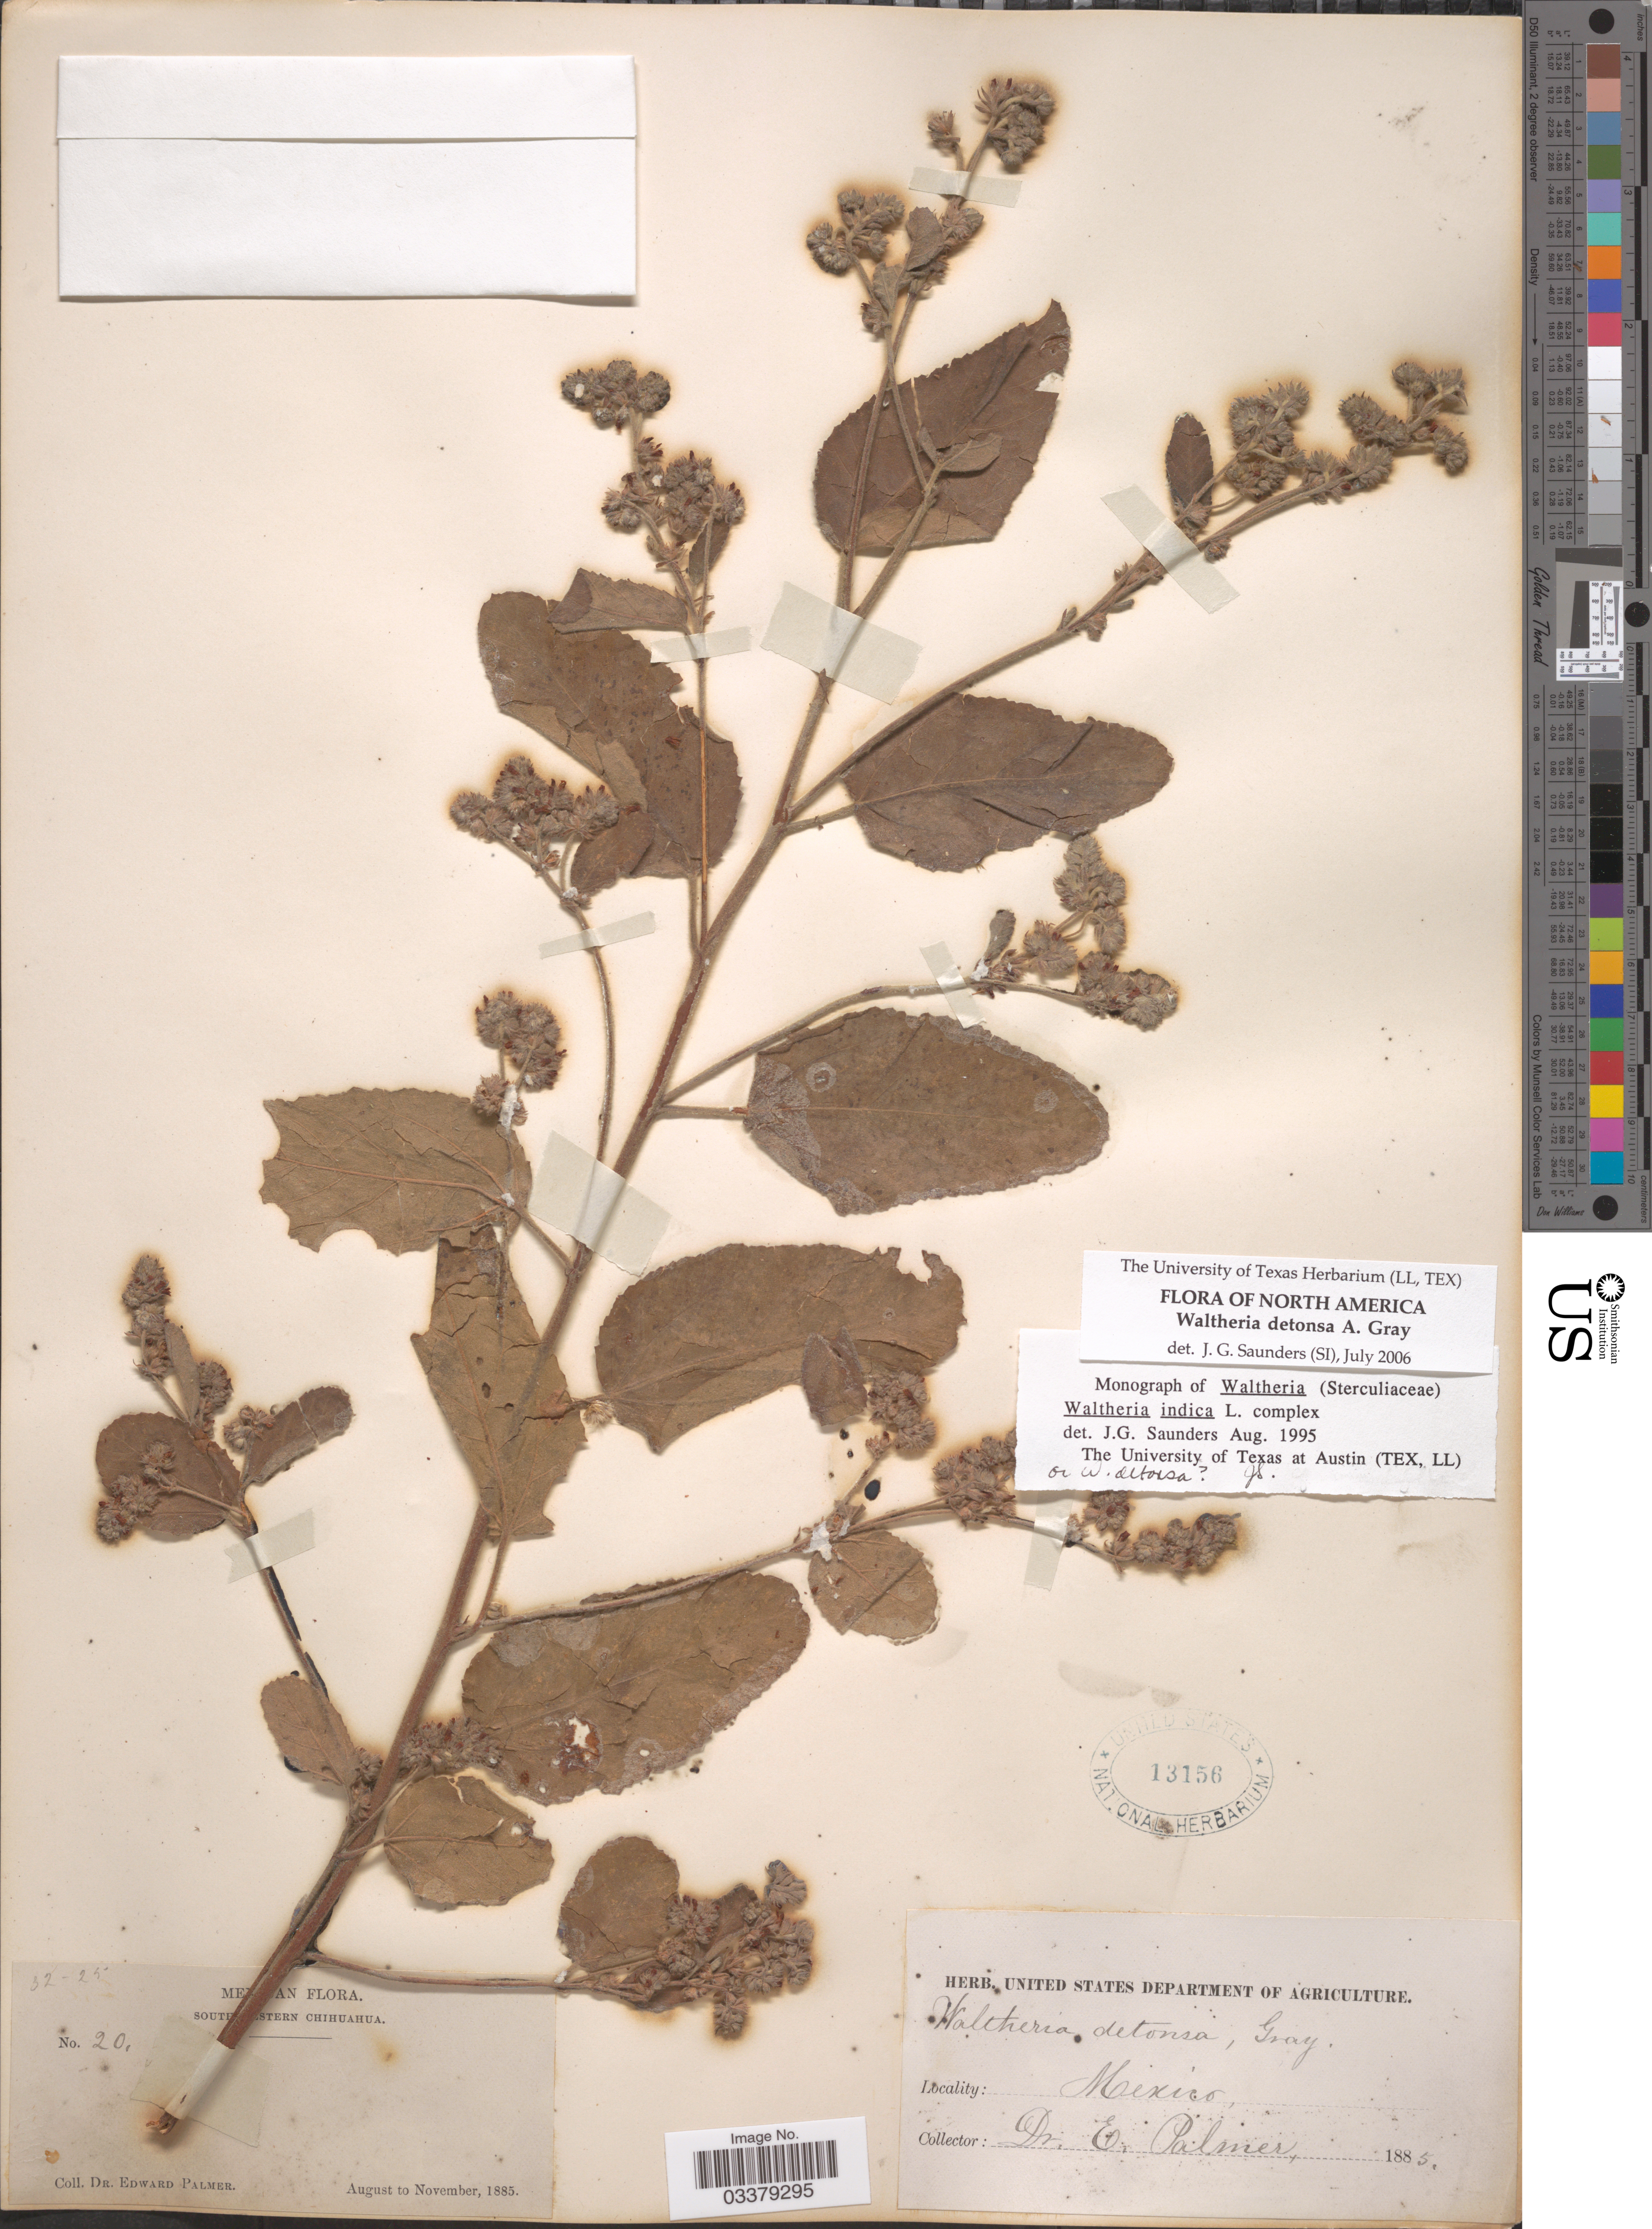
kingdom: Plantae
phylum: Tracheophyta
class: Magnoliopsida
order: Malvales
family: Malvaceae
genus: Waltheria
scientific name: Waltheria detonsa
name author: A. Gray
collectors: E. Palmer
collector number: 20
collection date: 1885-08/1885-11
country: Mexico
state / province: Chihuahua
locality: Southeastern [interpreted] Chihuahua.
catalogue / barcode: US 13156